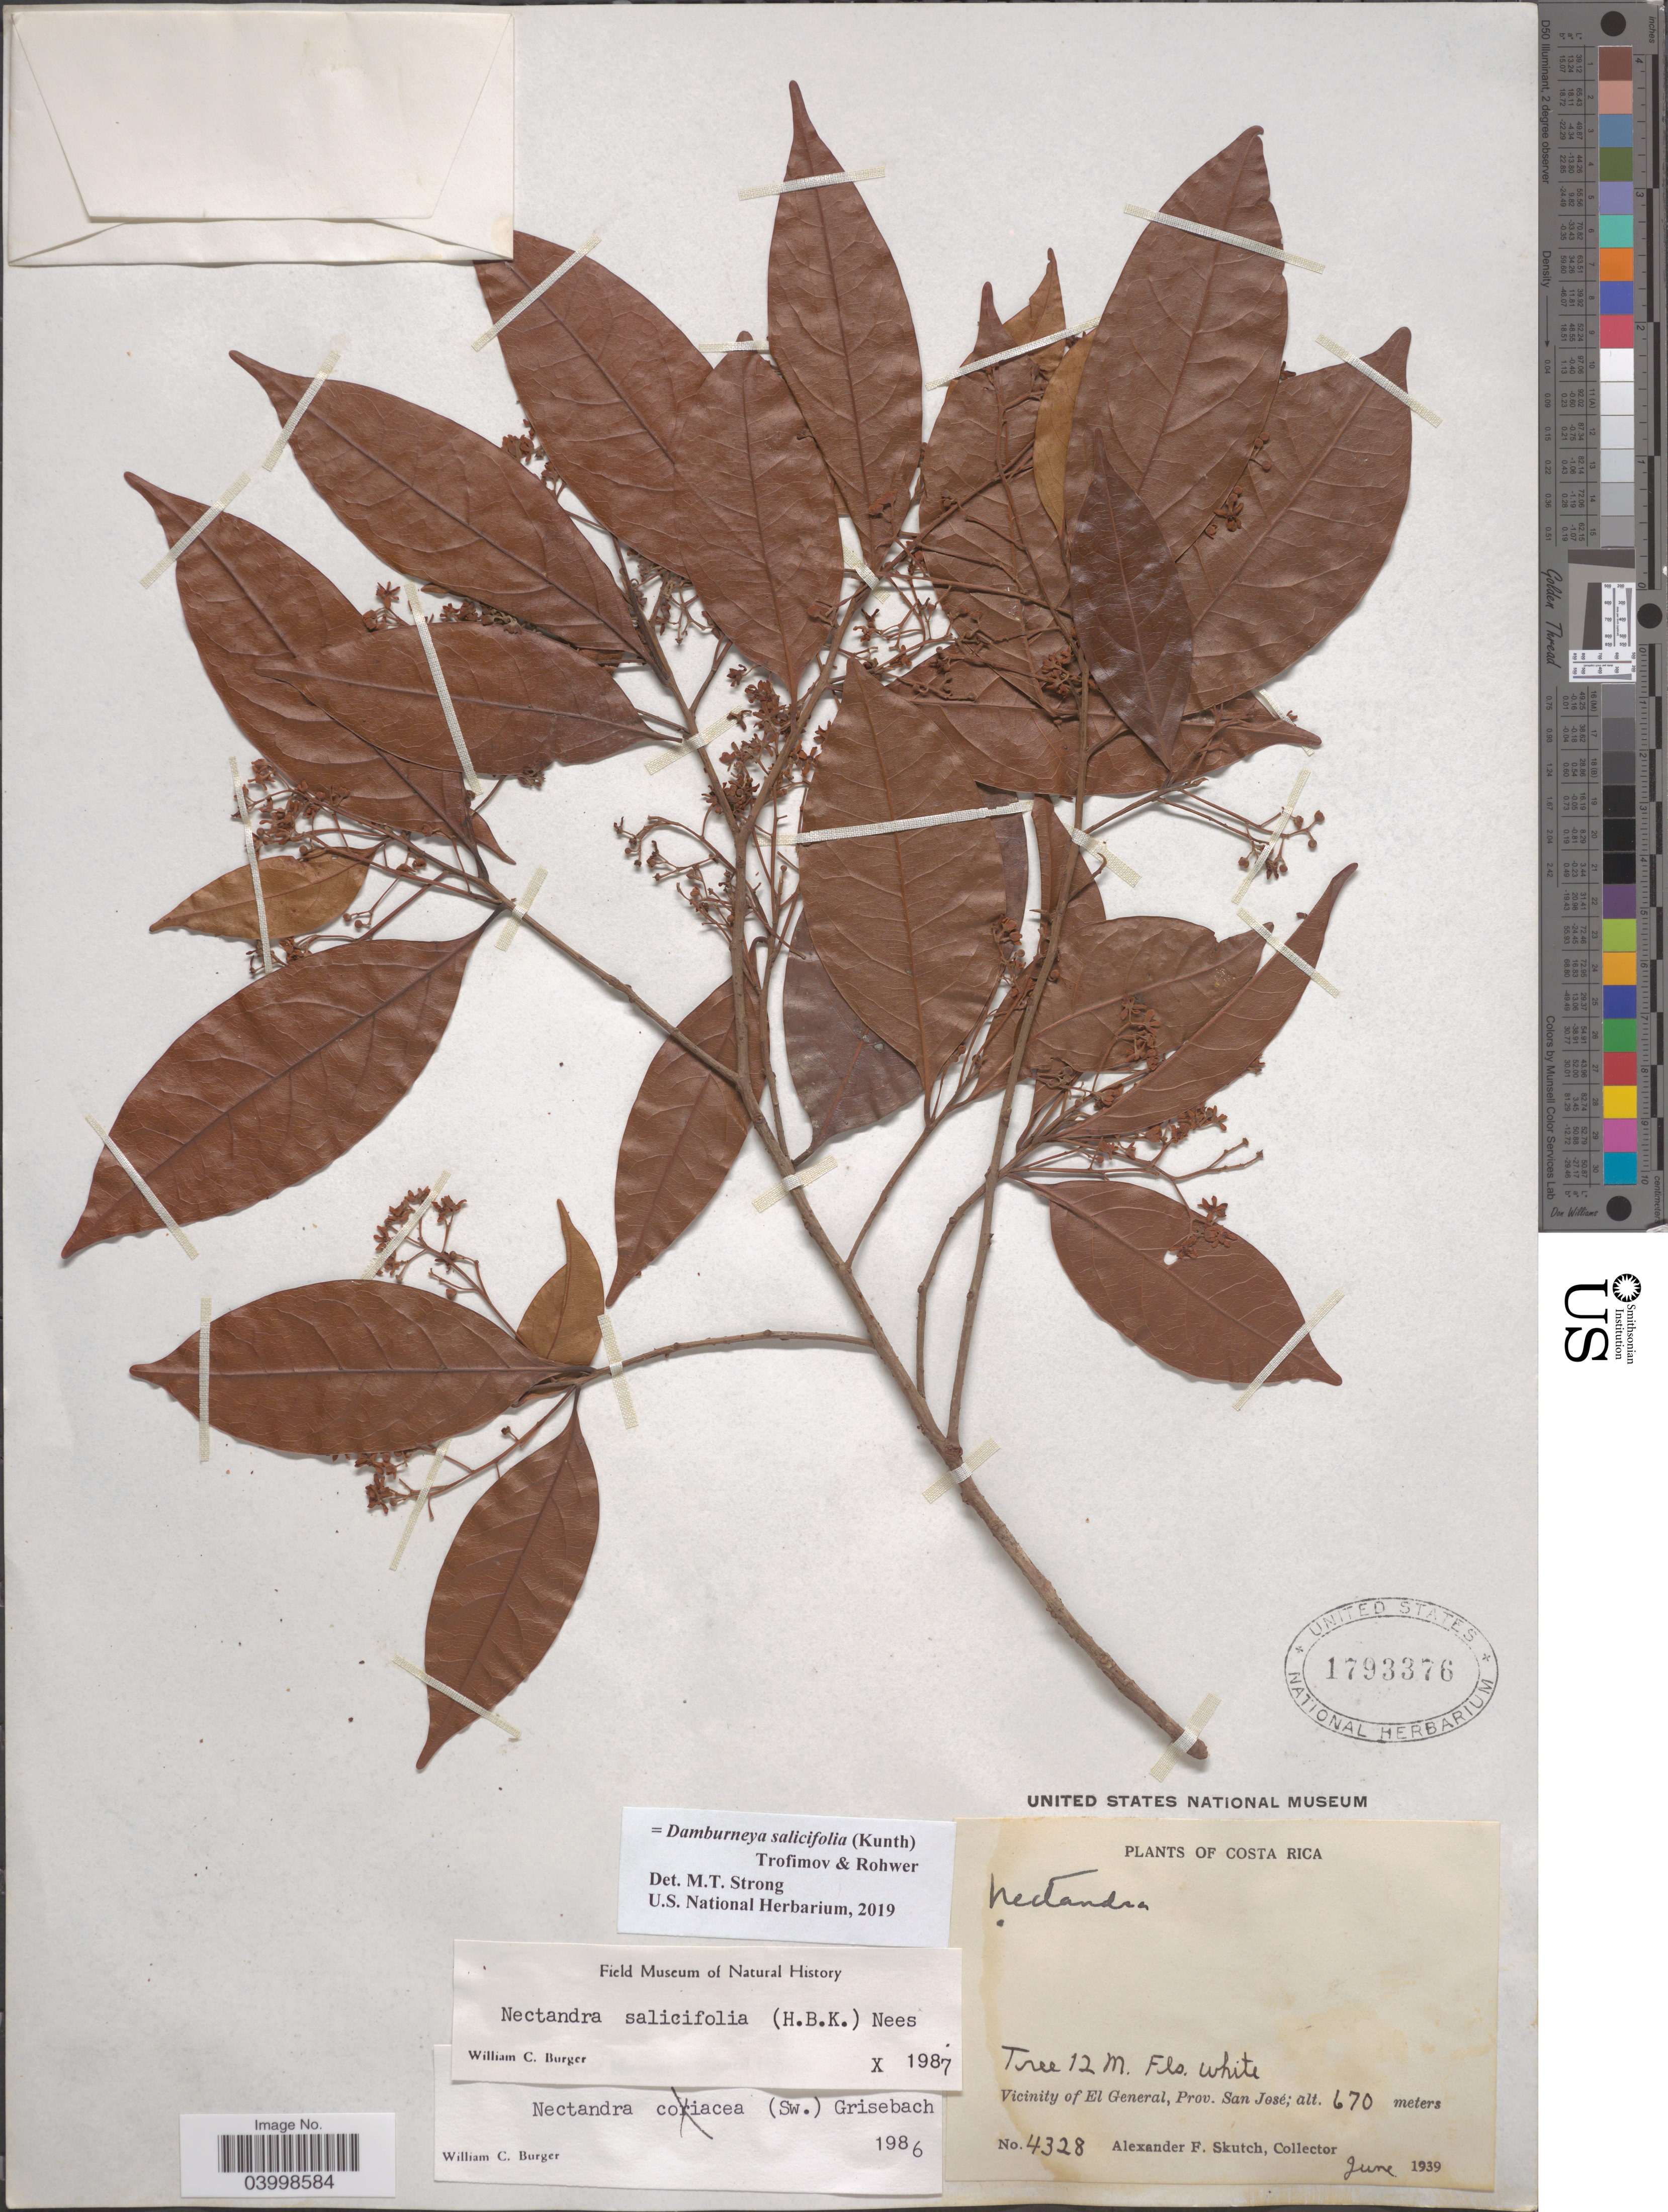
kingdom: Plantae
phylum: Tracheophyta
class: Magnoliopsida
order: Laurales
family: Lauraceae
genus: Damburneya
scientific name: Damburneya salicifolia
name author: (Kunth) Trofimov & Rohwer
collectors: A. F. Skutch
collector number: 4328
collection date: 1939-06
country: Costa Rica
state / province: San José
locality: Vicinity of El General, Prov. San José.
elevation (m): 670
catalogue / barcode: US 1793376